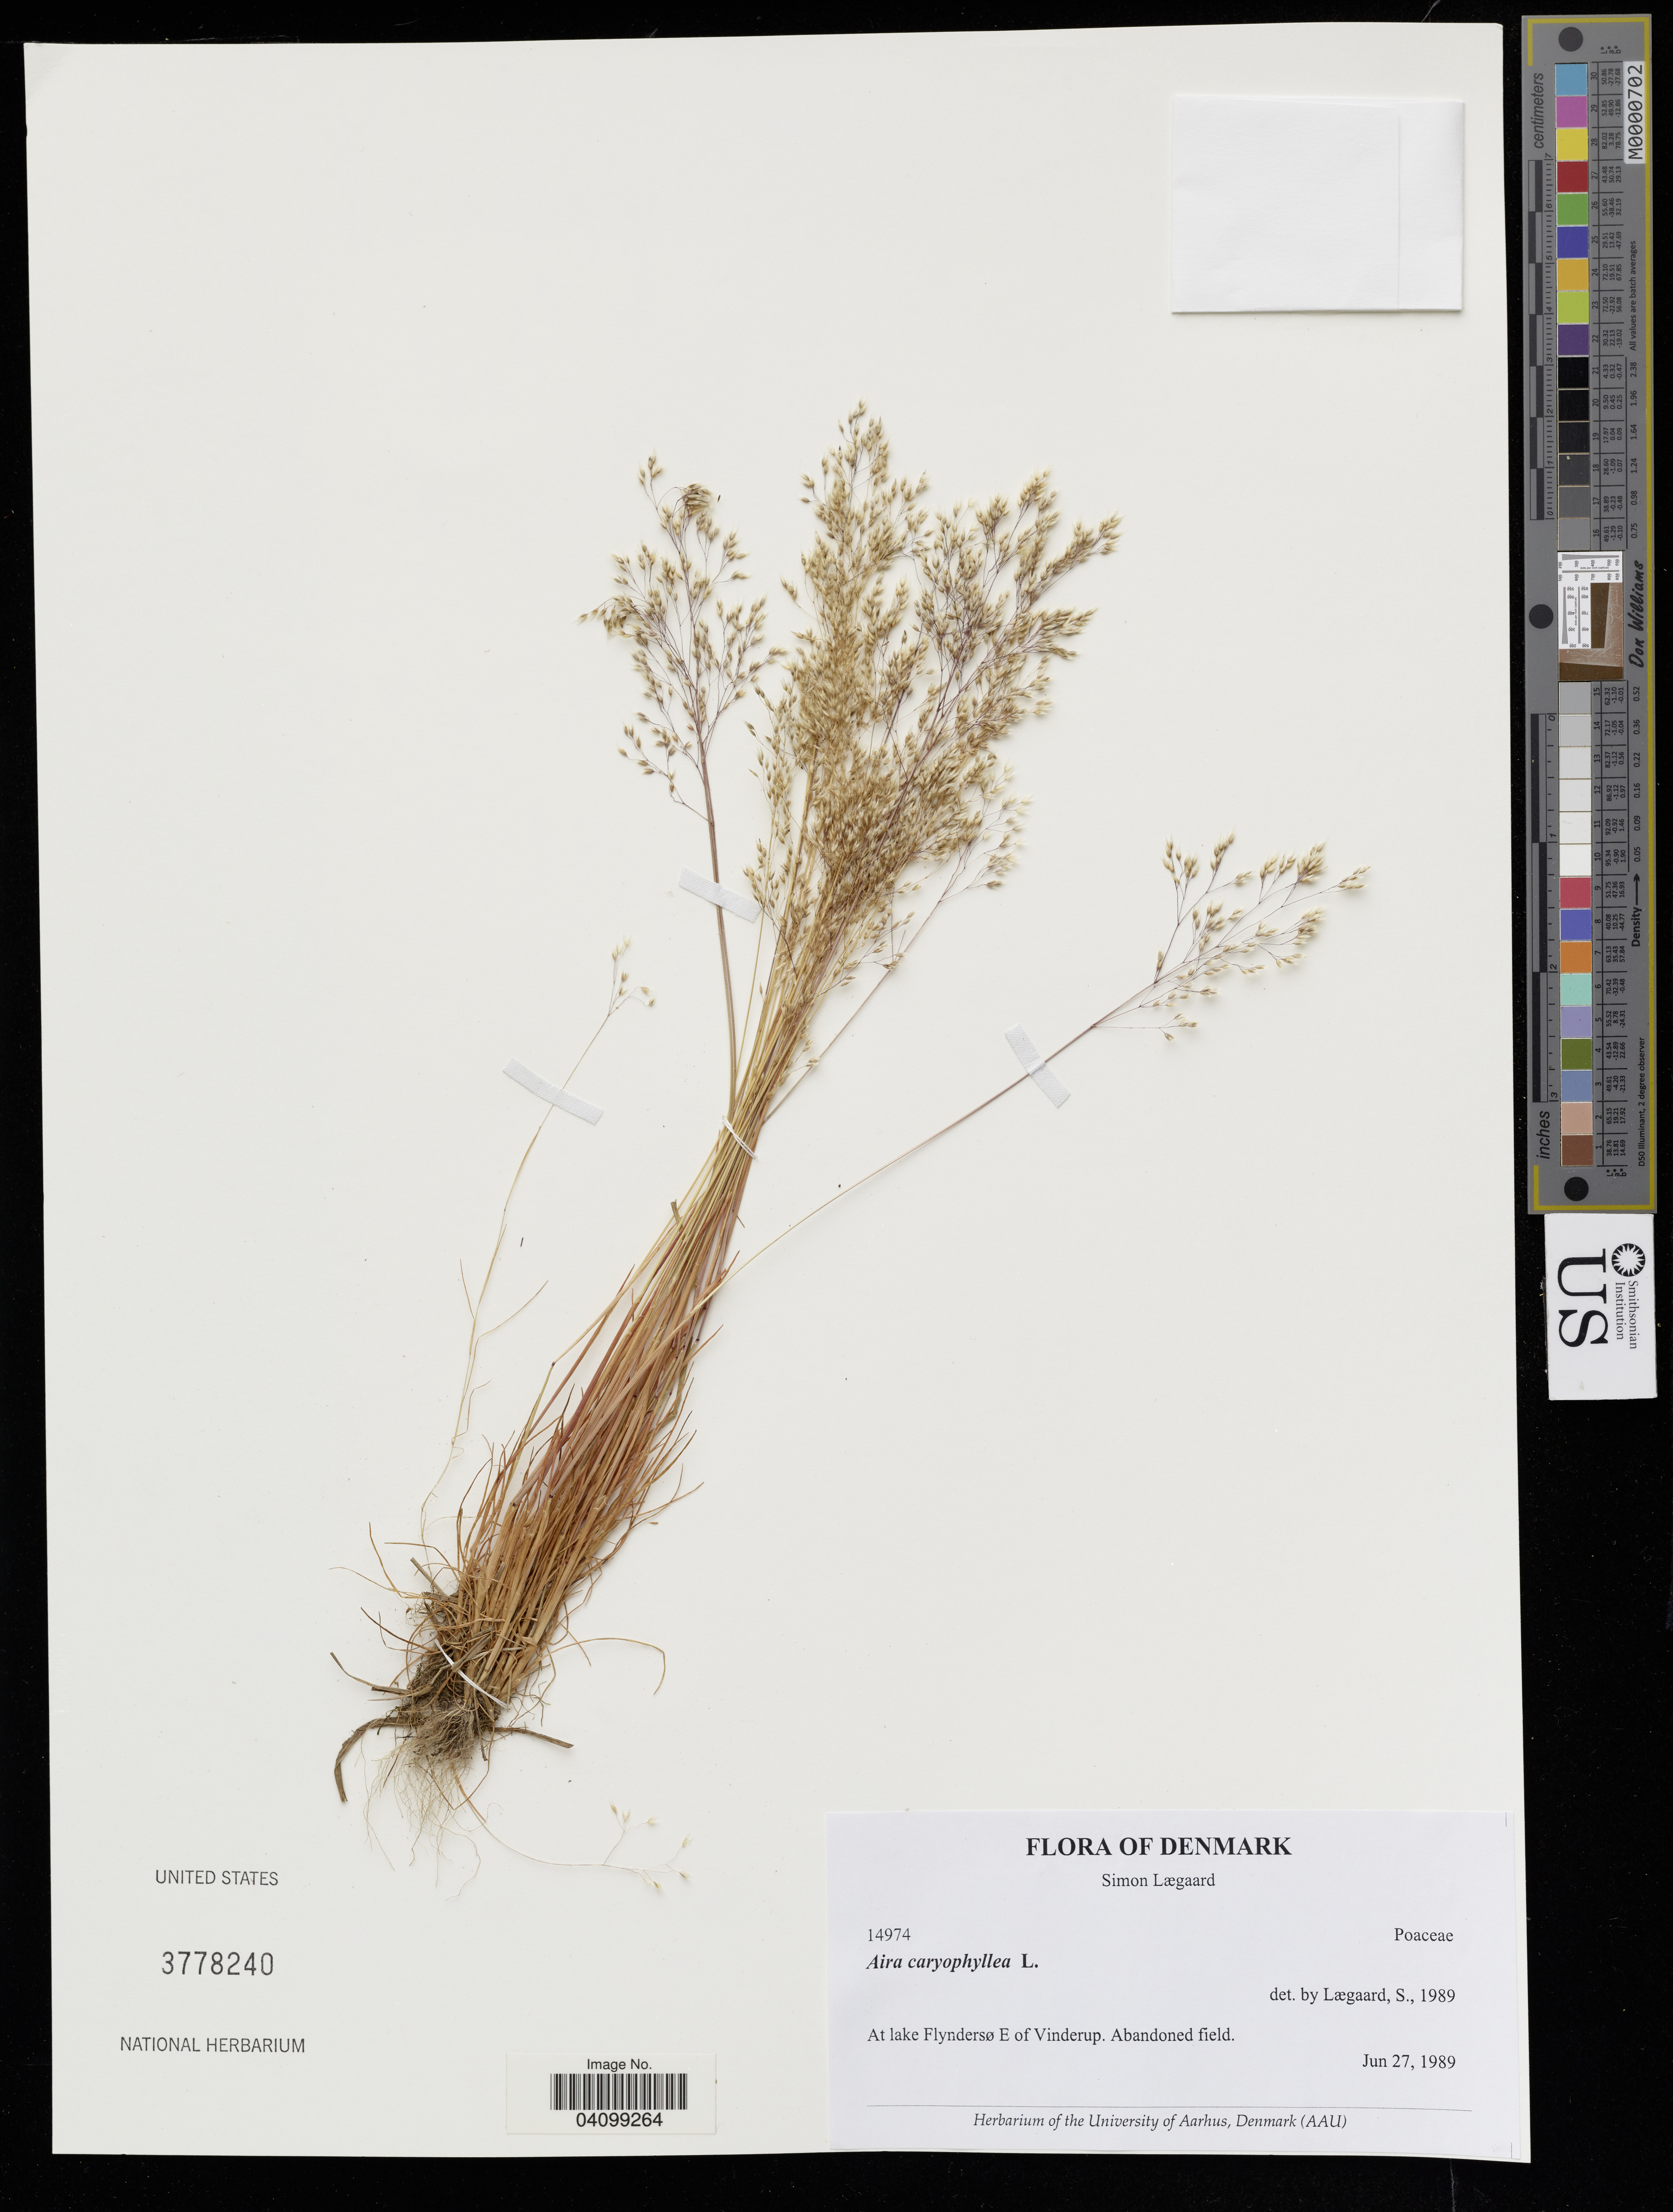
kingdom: Plantae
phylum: Tracheophyta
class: Liliopsida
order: Poales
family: Poaceae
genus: Aira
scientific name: Aira caryophyllea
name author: L.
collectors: S. Lægaard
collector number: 14974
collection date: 1989-06-27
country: Denmark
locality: At lake Flyndersø E of Vinderup, Abandoned field.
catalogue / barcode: US 3778240